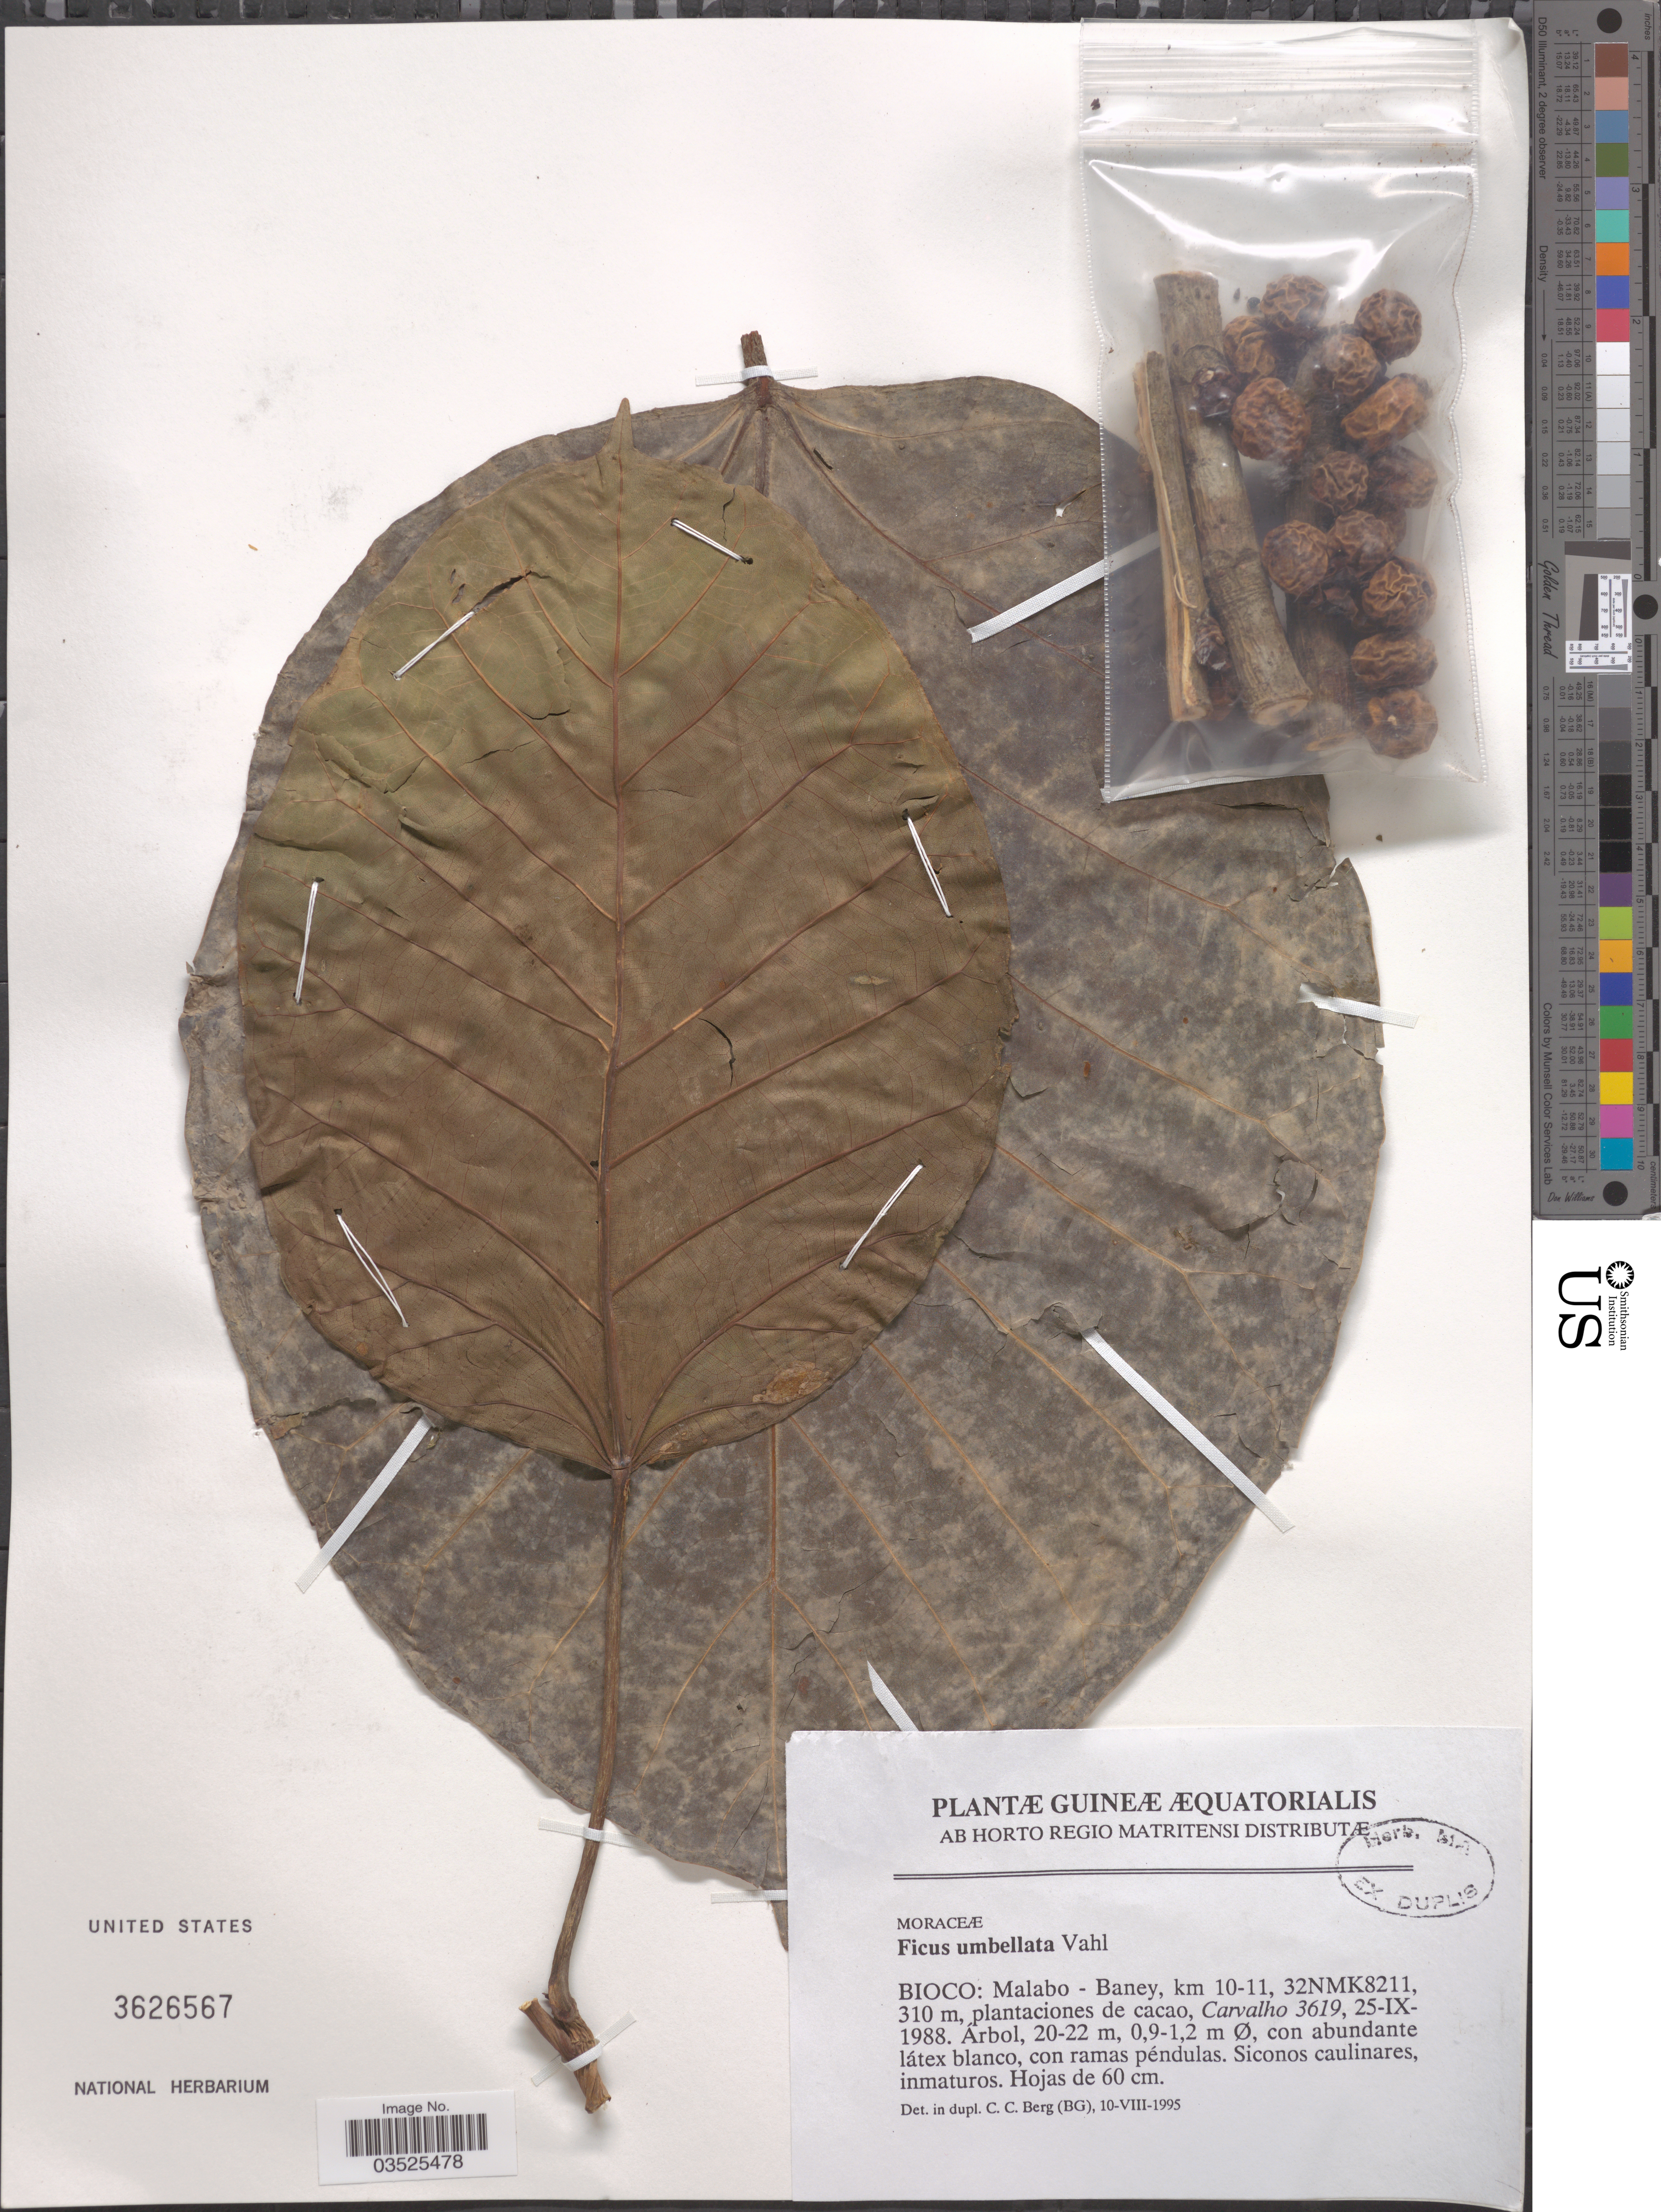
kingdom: Plantae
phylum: Tracheophyta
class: Magnoliopsida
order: Rosales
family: Moraceae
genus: Ficus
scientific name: Ficus umbellata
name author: Vahl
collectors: Carvalho, --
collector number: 3619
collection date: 1988-09-25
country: Equatorial Guinea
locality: Guineæ Æquatorialis. Bioco: Malabo-Baney, km 10-11, 32NMK8211.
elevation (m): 310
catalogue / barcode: US 3626567